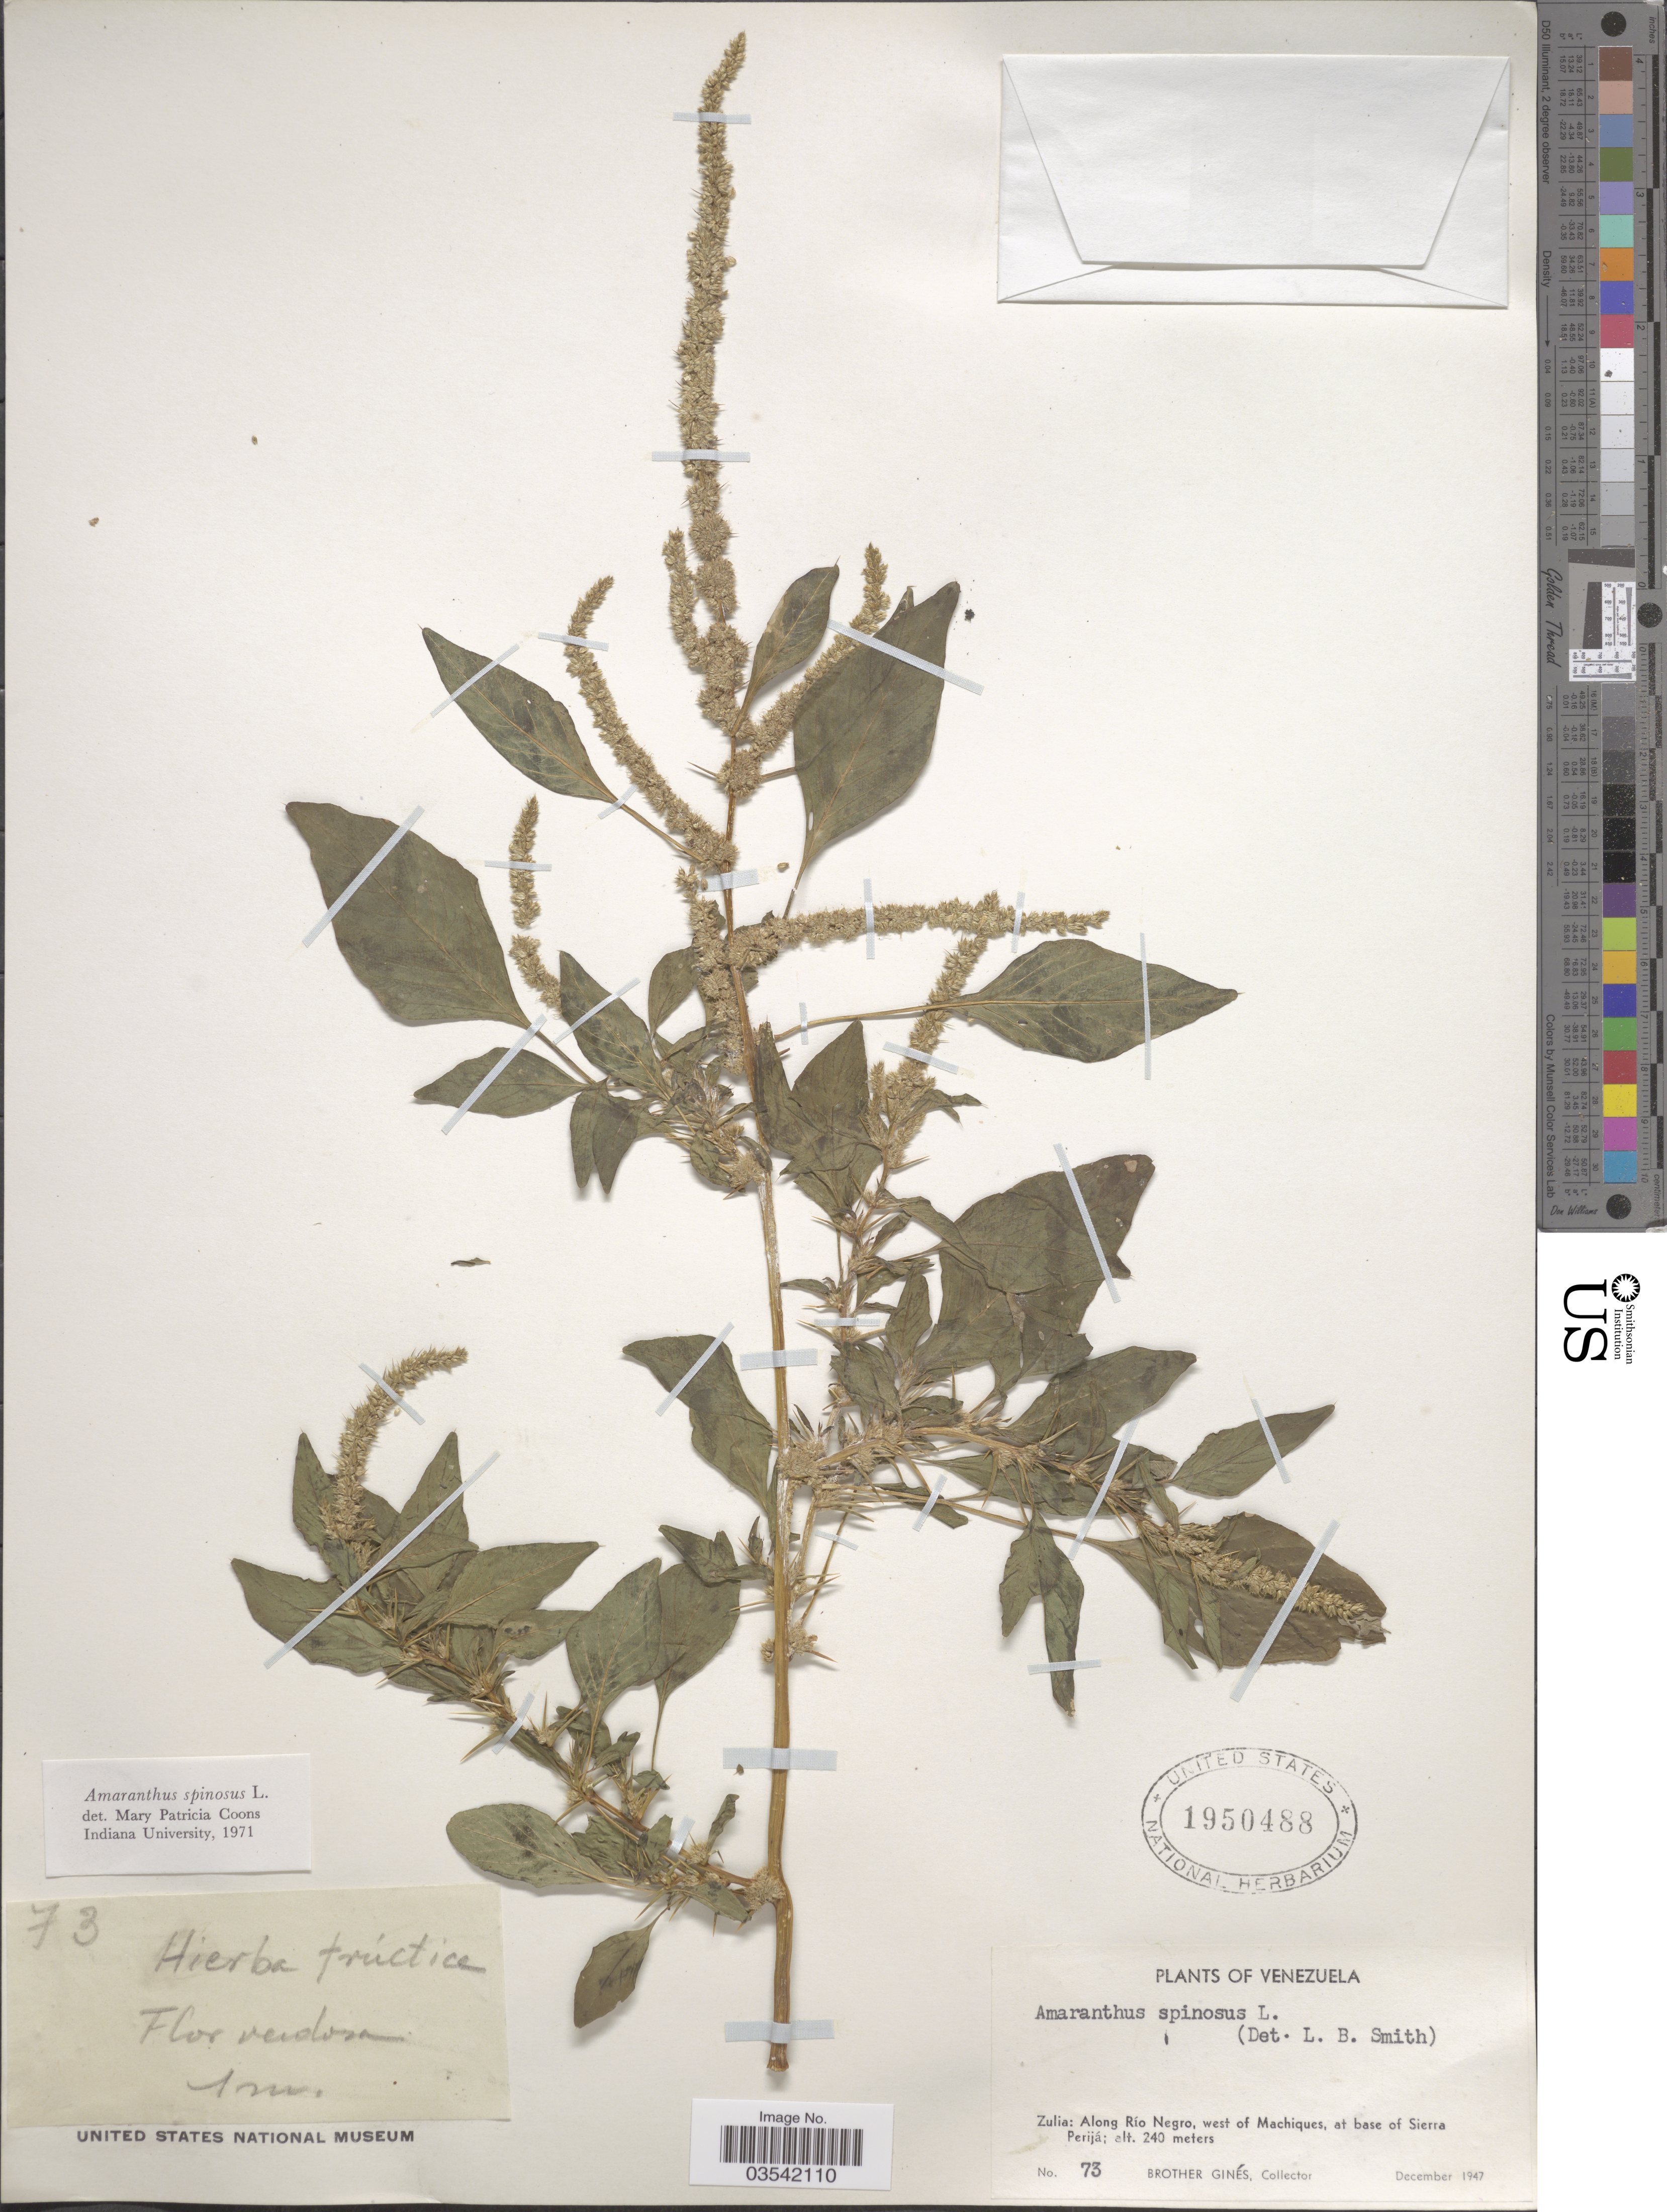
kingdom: Plantae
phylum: Tracheophyta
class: Magnoliopsida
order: Caryophyllales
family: Amaranthaceae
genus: Amaranthus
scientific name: Amaranthus spinosus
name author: L.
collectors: Bro. Gines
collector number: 73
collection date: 1947-12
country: Venezuela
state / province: Zulia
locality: Along Río Negro, west of Machiques, at base of Sierra Perijá.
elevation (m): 240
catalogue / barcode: US 1950488